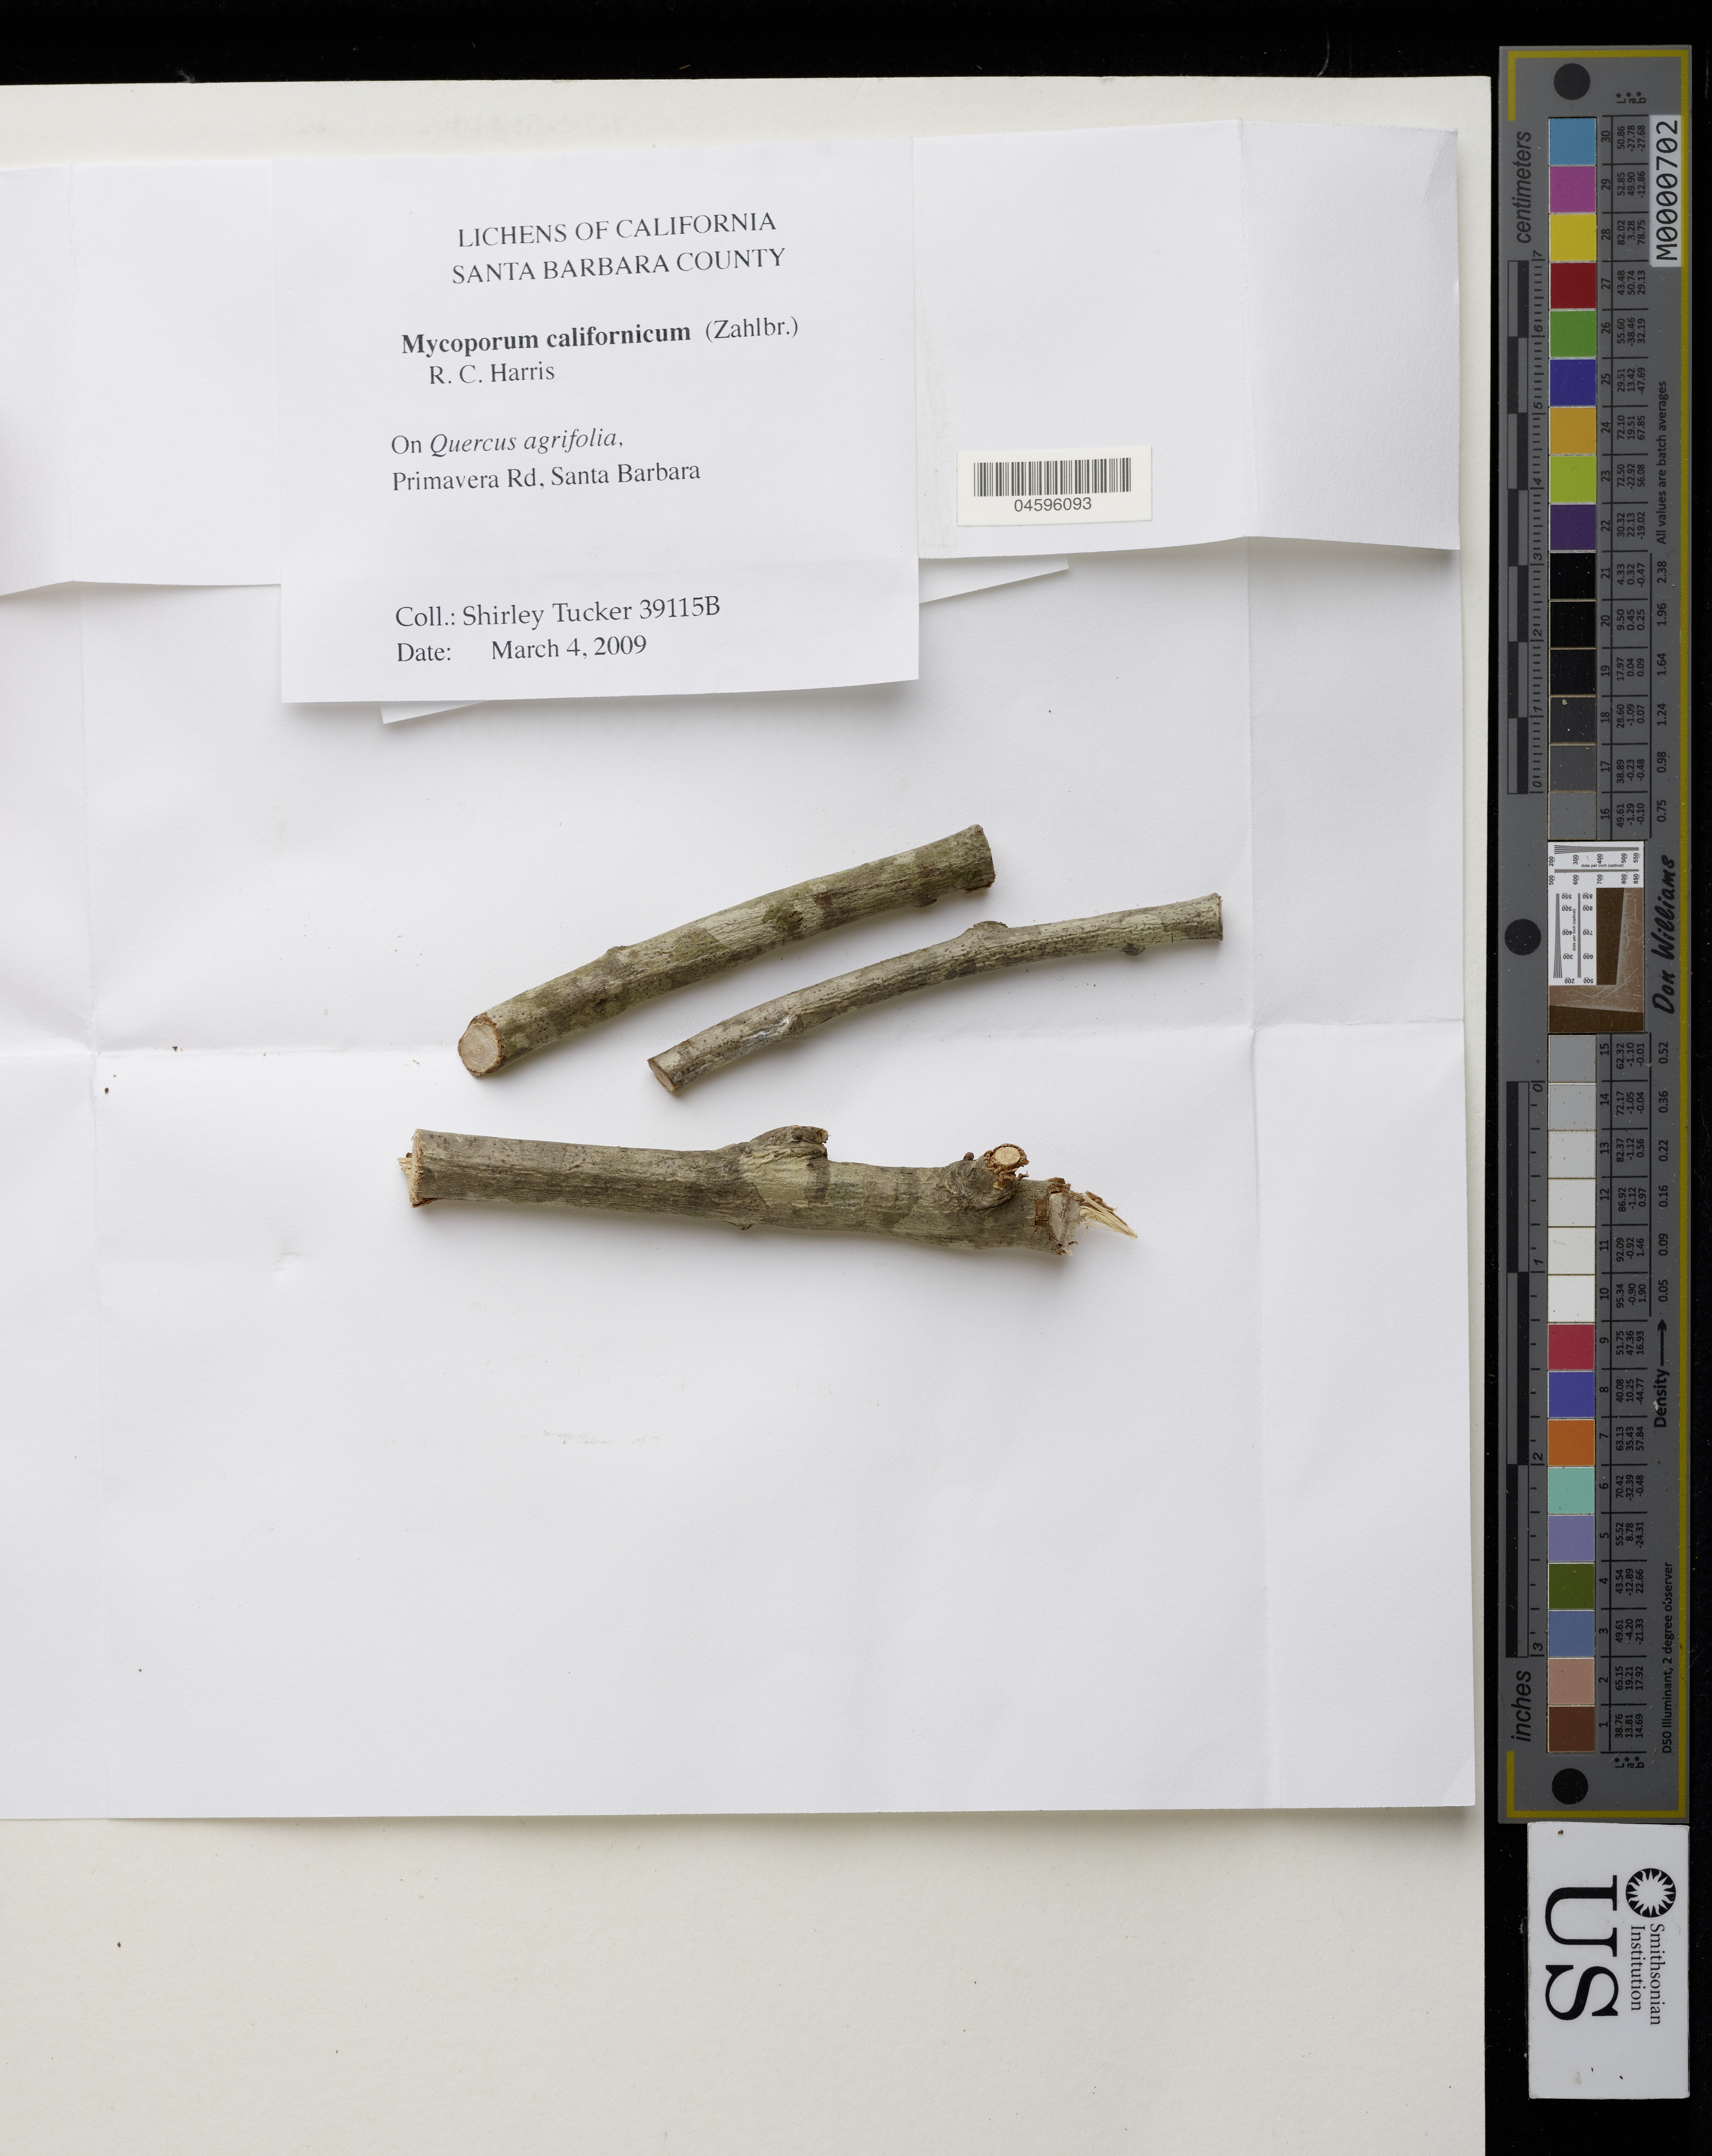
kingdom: Fungi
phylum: Ascomycota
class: Dothideomycetes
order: Pleosporales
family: Mycoporaceae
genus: Mycoporum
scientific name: Mycoporum californicum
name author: (Zahlbr.) R.C. Harris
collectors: S. Tucker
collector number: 39115B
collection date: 2009-03-04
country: United States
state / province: California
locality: Santa Barbara County. Primavera Rd, Santa Barbara.